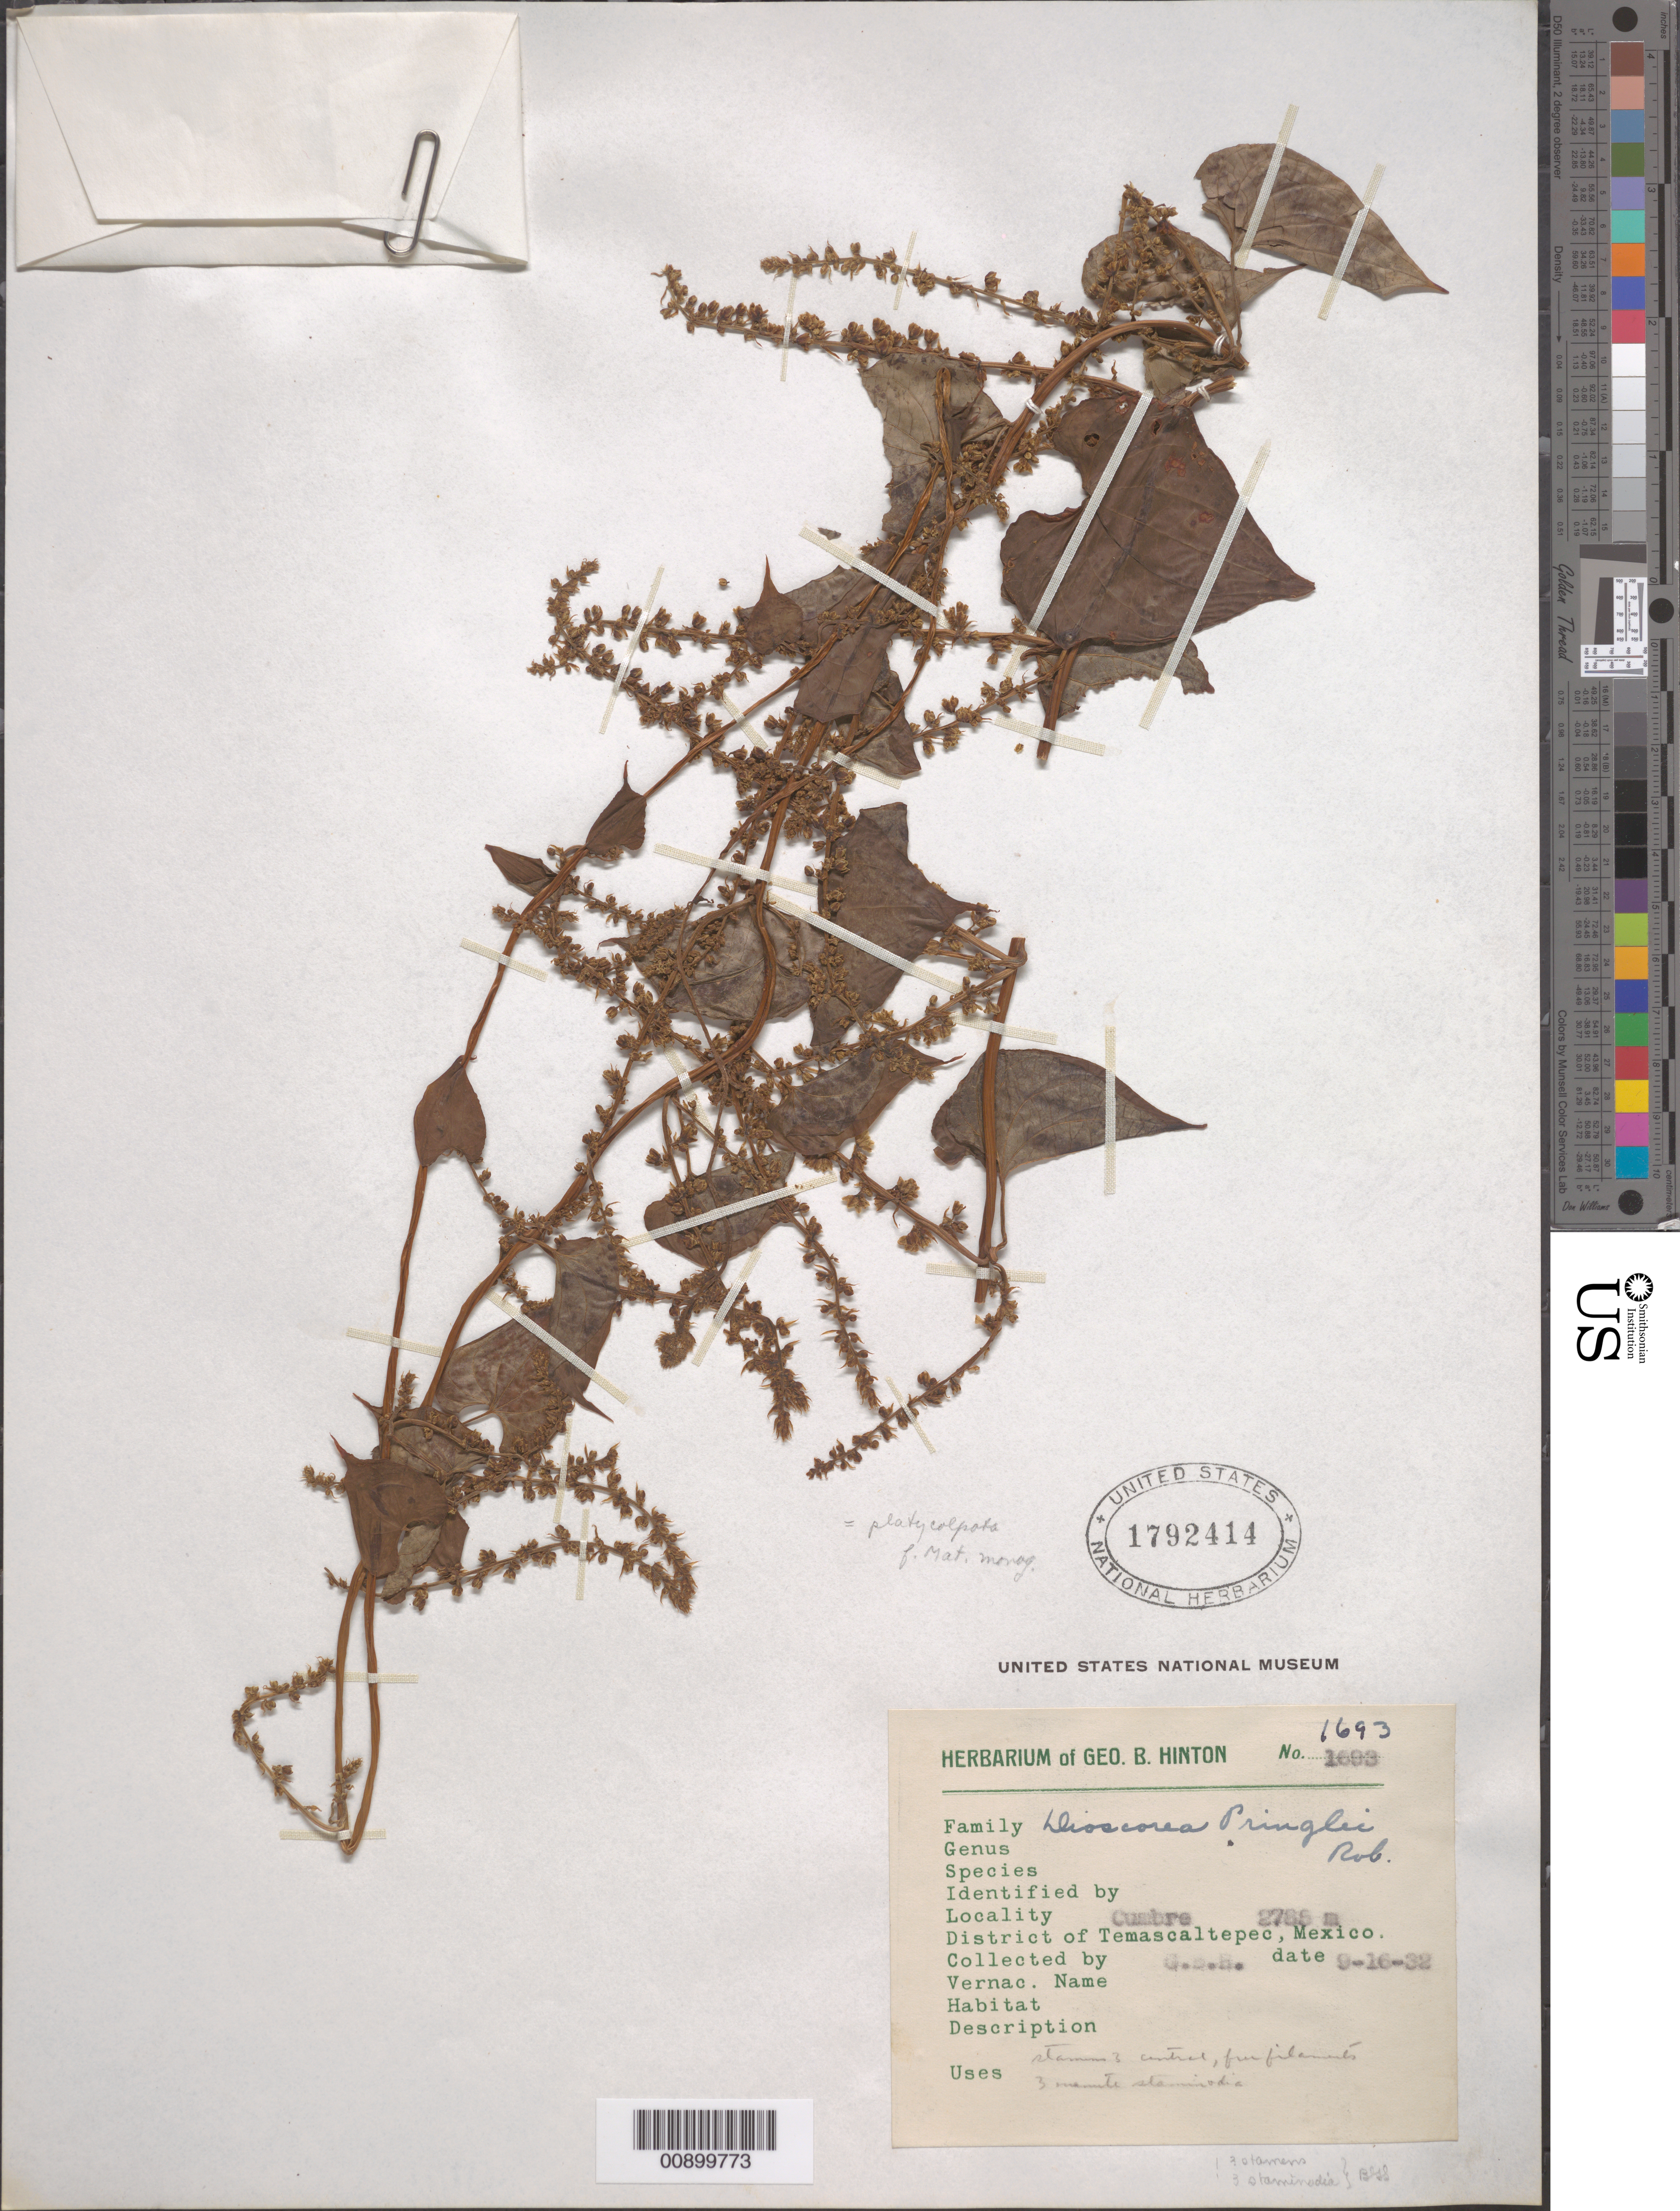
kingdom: Plantae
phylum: Tracheophyta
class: Liliopsida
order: Dioscoreales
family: Dioscoreaceae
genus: Dioscorea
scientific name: Dioscorea pringlei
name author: B.L. Rob.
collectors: G. B. Hinton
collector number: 1693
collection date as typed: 16 Sep 1932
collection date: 1932-09-16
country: Mexico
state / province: México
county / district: Temascaltepec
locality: Cumbre, District of Temascaltepec, State of México.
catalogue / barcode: US 1792414